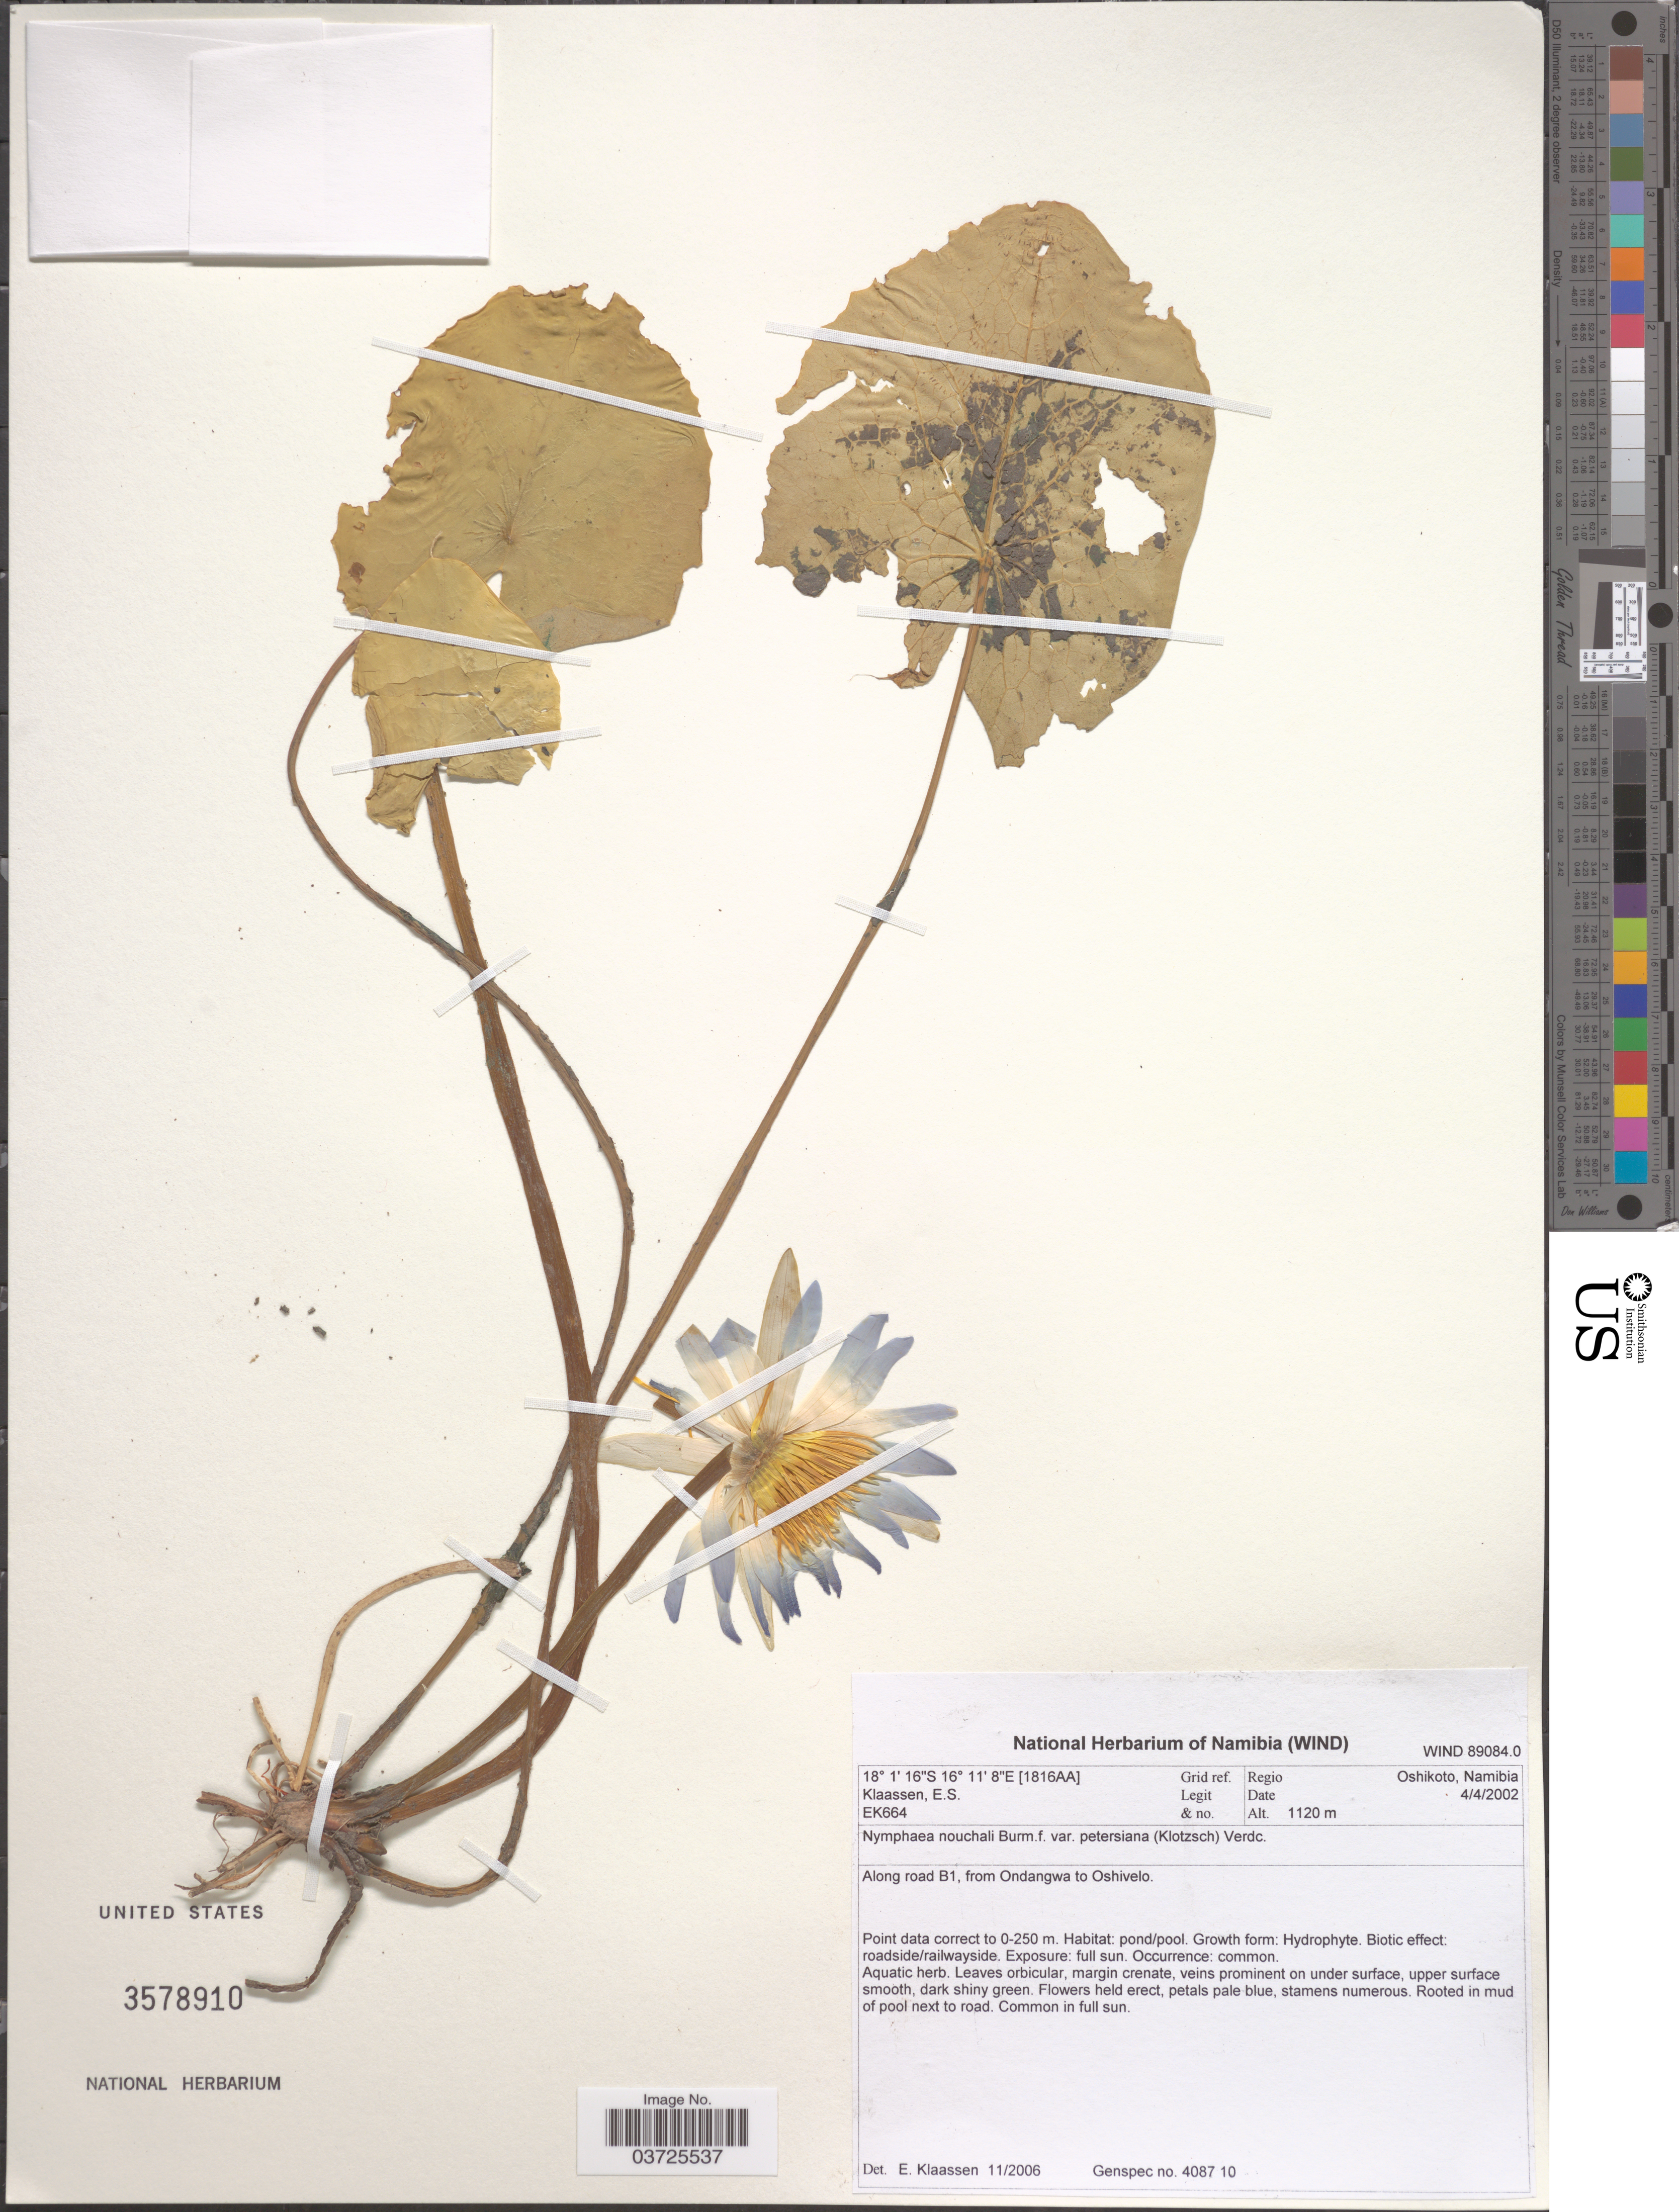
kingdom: Plantae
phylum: Tracheophyta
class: Magnoliopsida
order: Nymphaeales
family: Nymphaeaceae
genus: Nymphaea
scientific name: Nymphaea nouchali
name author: Burm. f.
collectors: E. S. Klaassen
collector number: EK664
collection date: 2002-04-04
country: Namibia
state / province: Oshikoto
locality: [1816AA] Grid ref., Regio Oshikoto, Namibia. Along road B1, from Ondangwa to Oshivelo.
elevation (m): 1120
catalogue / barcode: US 3578910